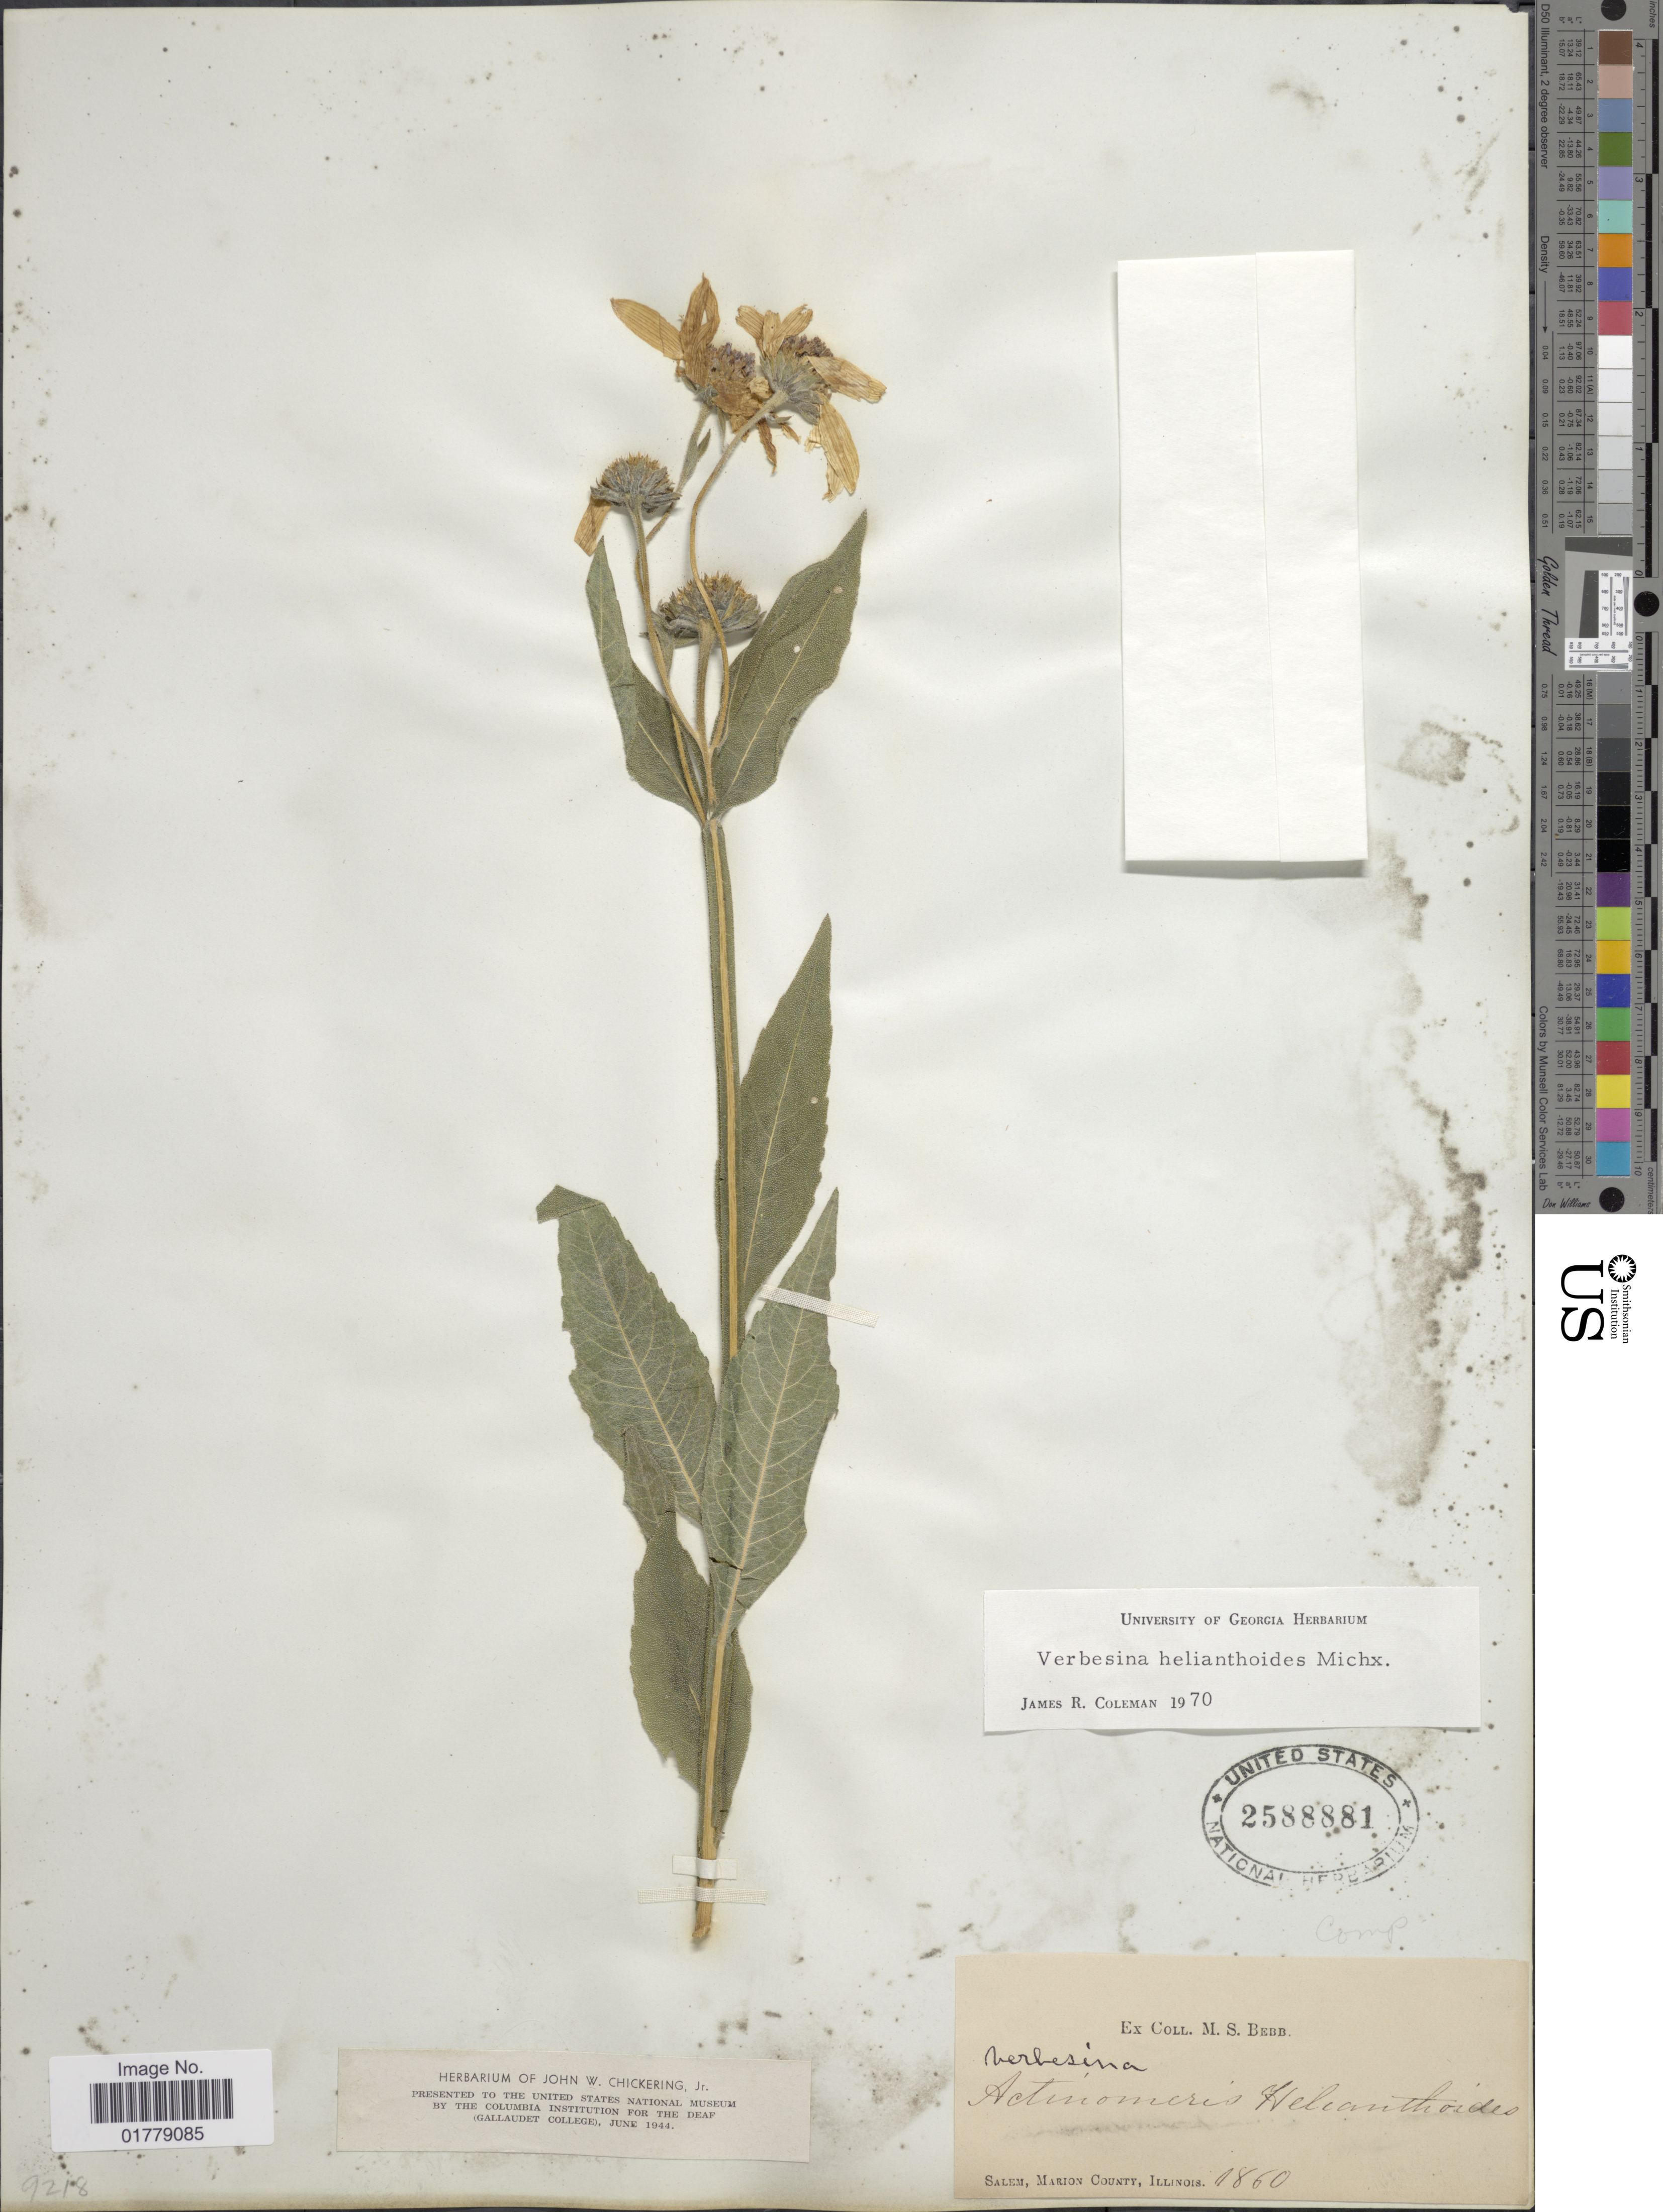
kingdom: Plantae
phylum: Tracheophyta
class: Magnoliopsida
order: Asterales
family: Asteraceae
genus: Verbesina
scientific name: Verbesina helianthoides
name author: Hook. & Arn. in Hook.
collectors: M. Bebb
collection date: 1860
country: United States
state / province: Illinois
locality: Salem, Marion County, Illinois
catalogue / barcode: US 2588881